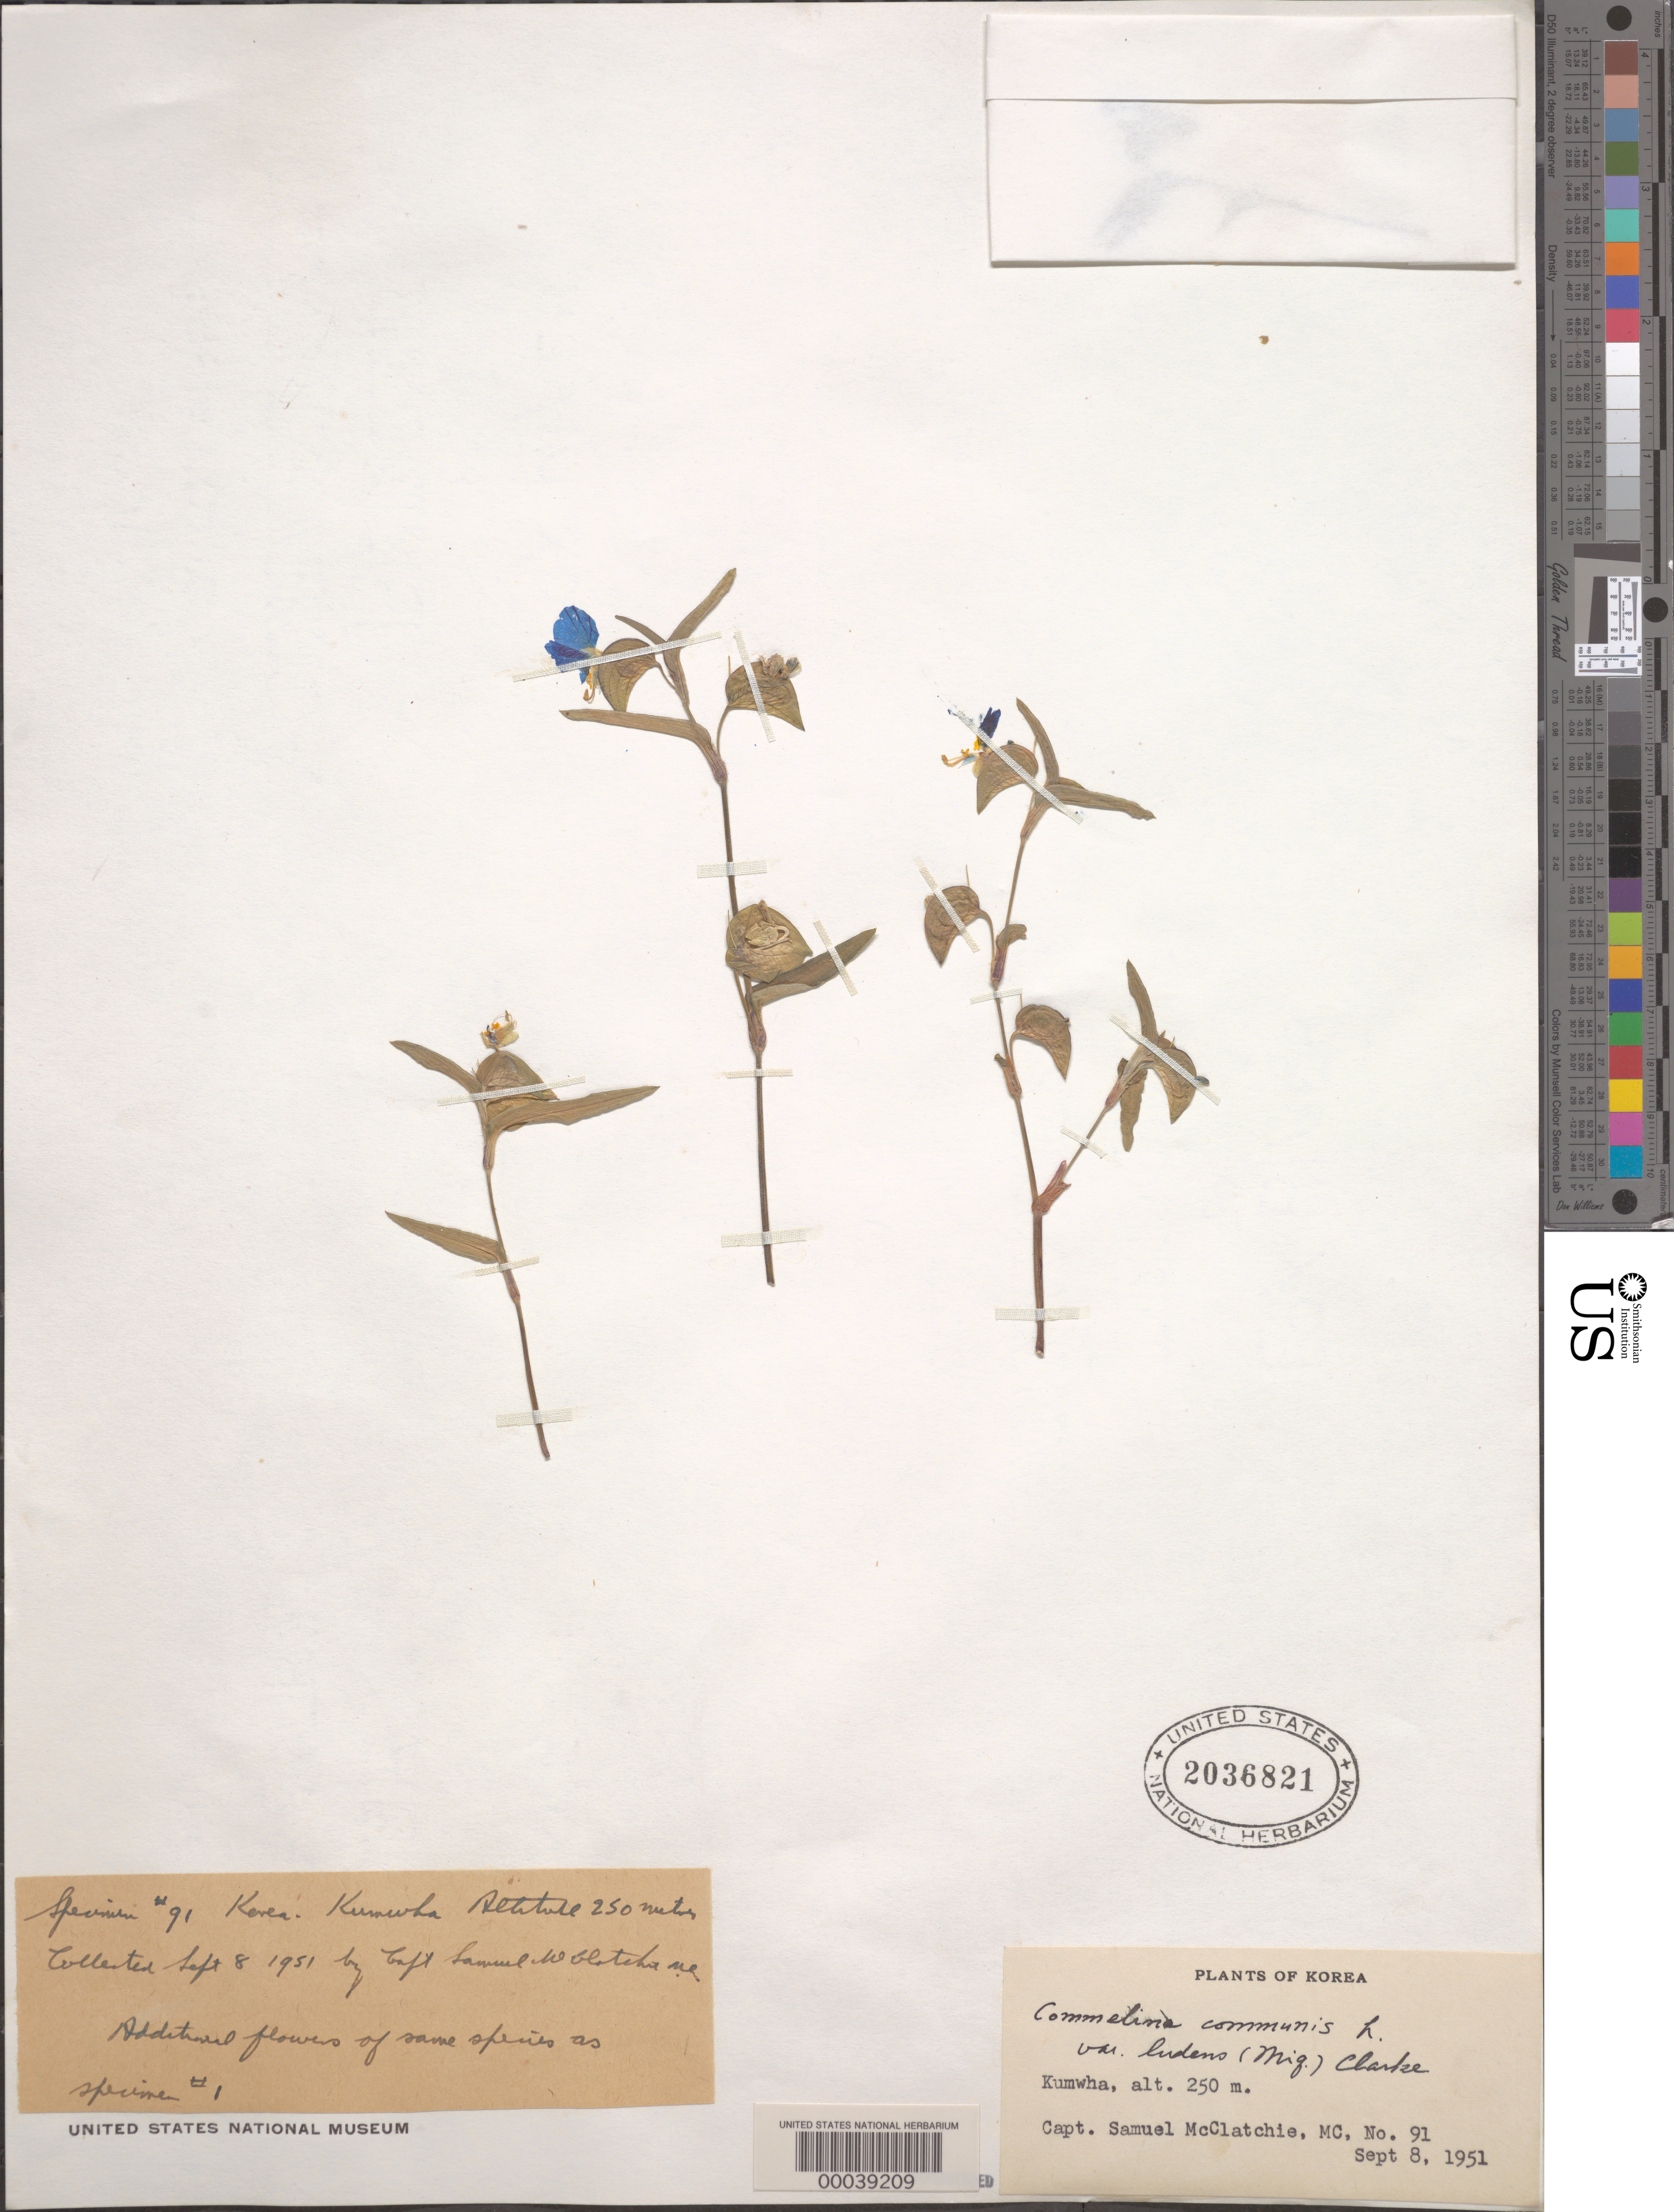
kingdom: Plantae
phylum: Tracheophyta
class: Liliopsida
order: Commelinales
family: Commelinaceae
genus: Commelina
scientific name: Commelina communis var. ludens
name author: (Miq.) C.B. Clarke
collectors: S. McClatchie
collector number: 91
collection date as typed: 08 Sep 1951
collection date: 1951-09-08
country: South Korea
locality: Kumwha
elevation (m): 250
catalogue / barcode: US 2036821